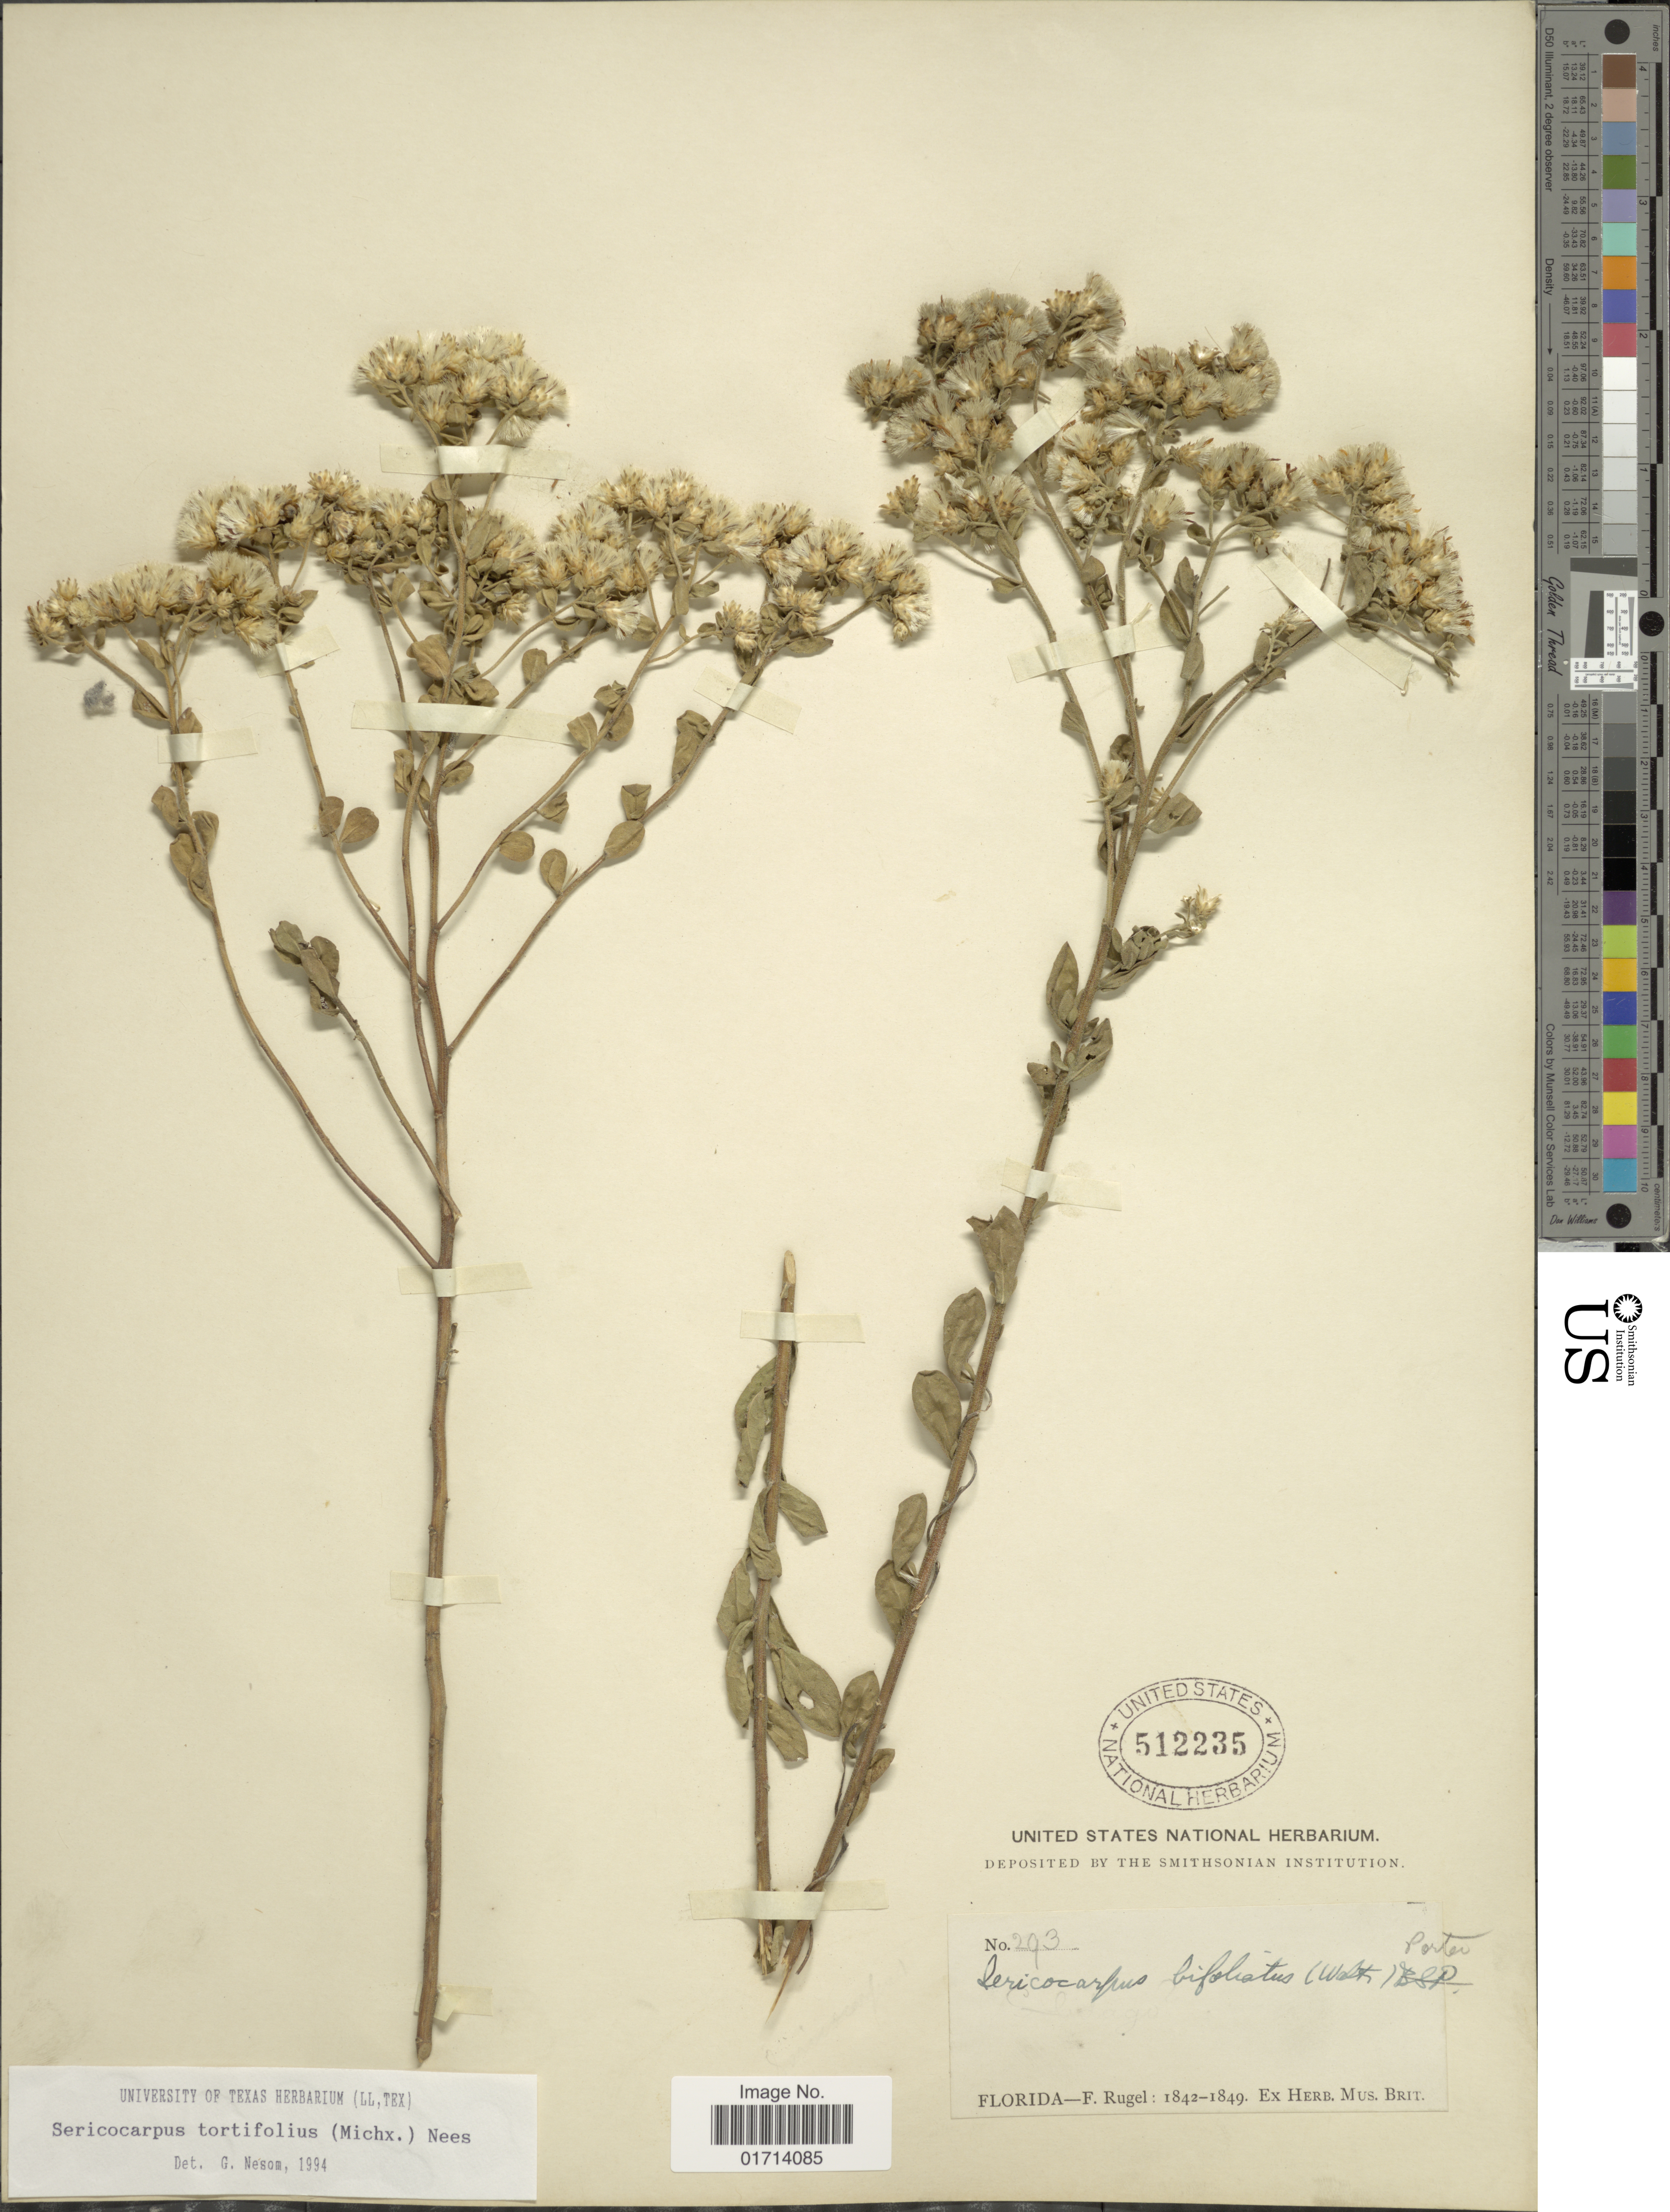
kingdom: Plantae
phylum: Tracheophyta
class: Magnoliopsida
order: Asterales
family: Asteraceae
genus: Sericocarpus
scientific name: Sericocarpus tortifolius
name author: (Michx.) Nees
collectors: F. Rugel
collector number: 293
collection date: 1842/1849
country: United States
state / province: Florida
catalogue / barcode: US 512235